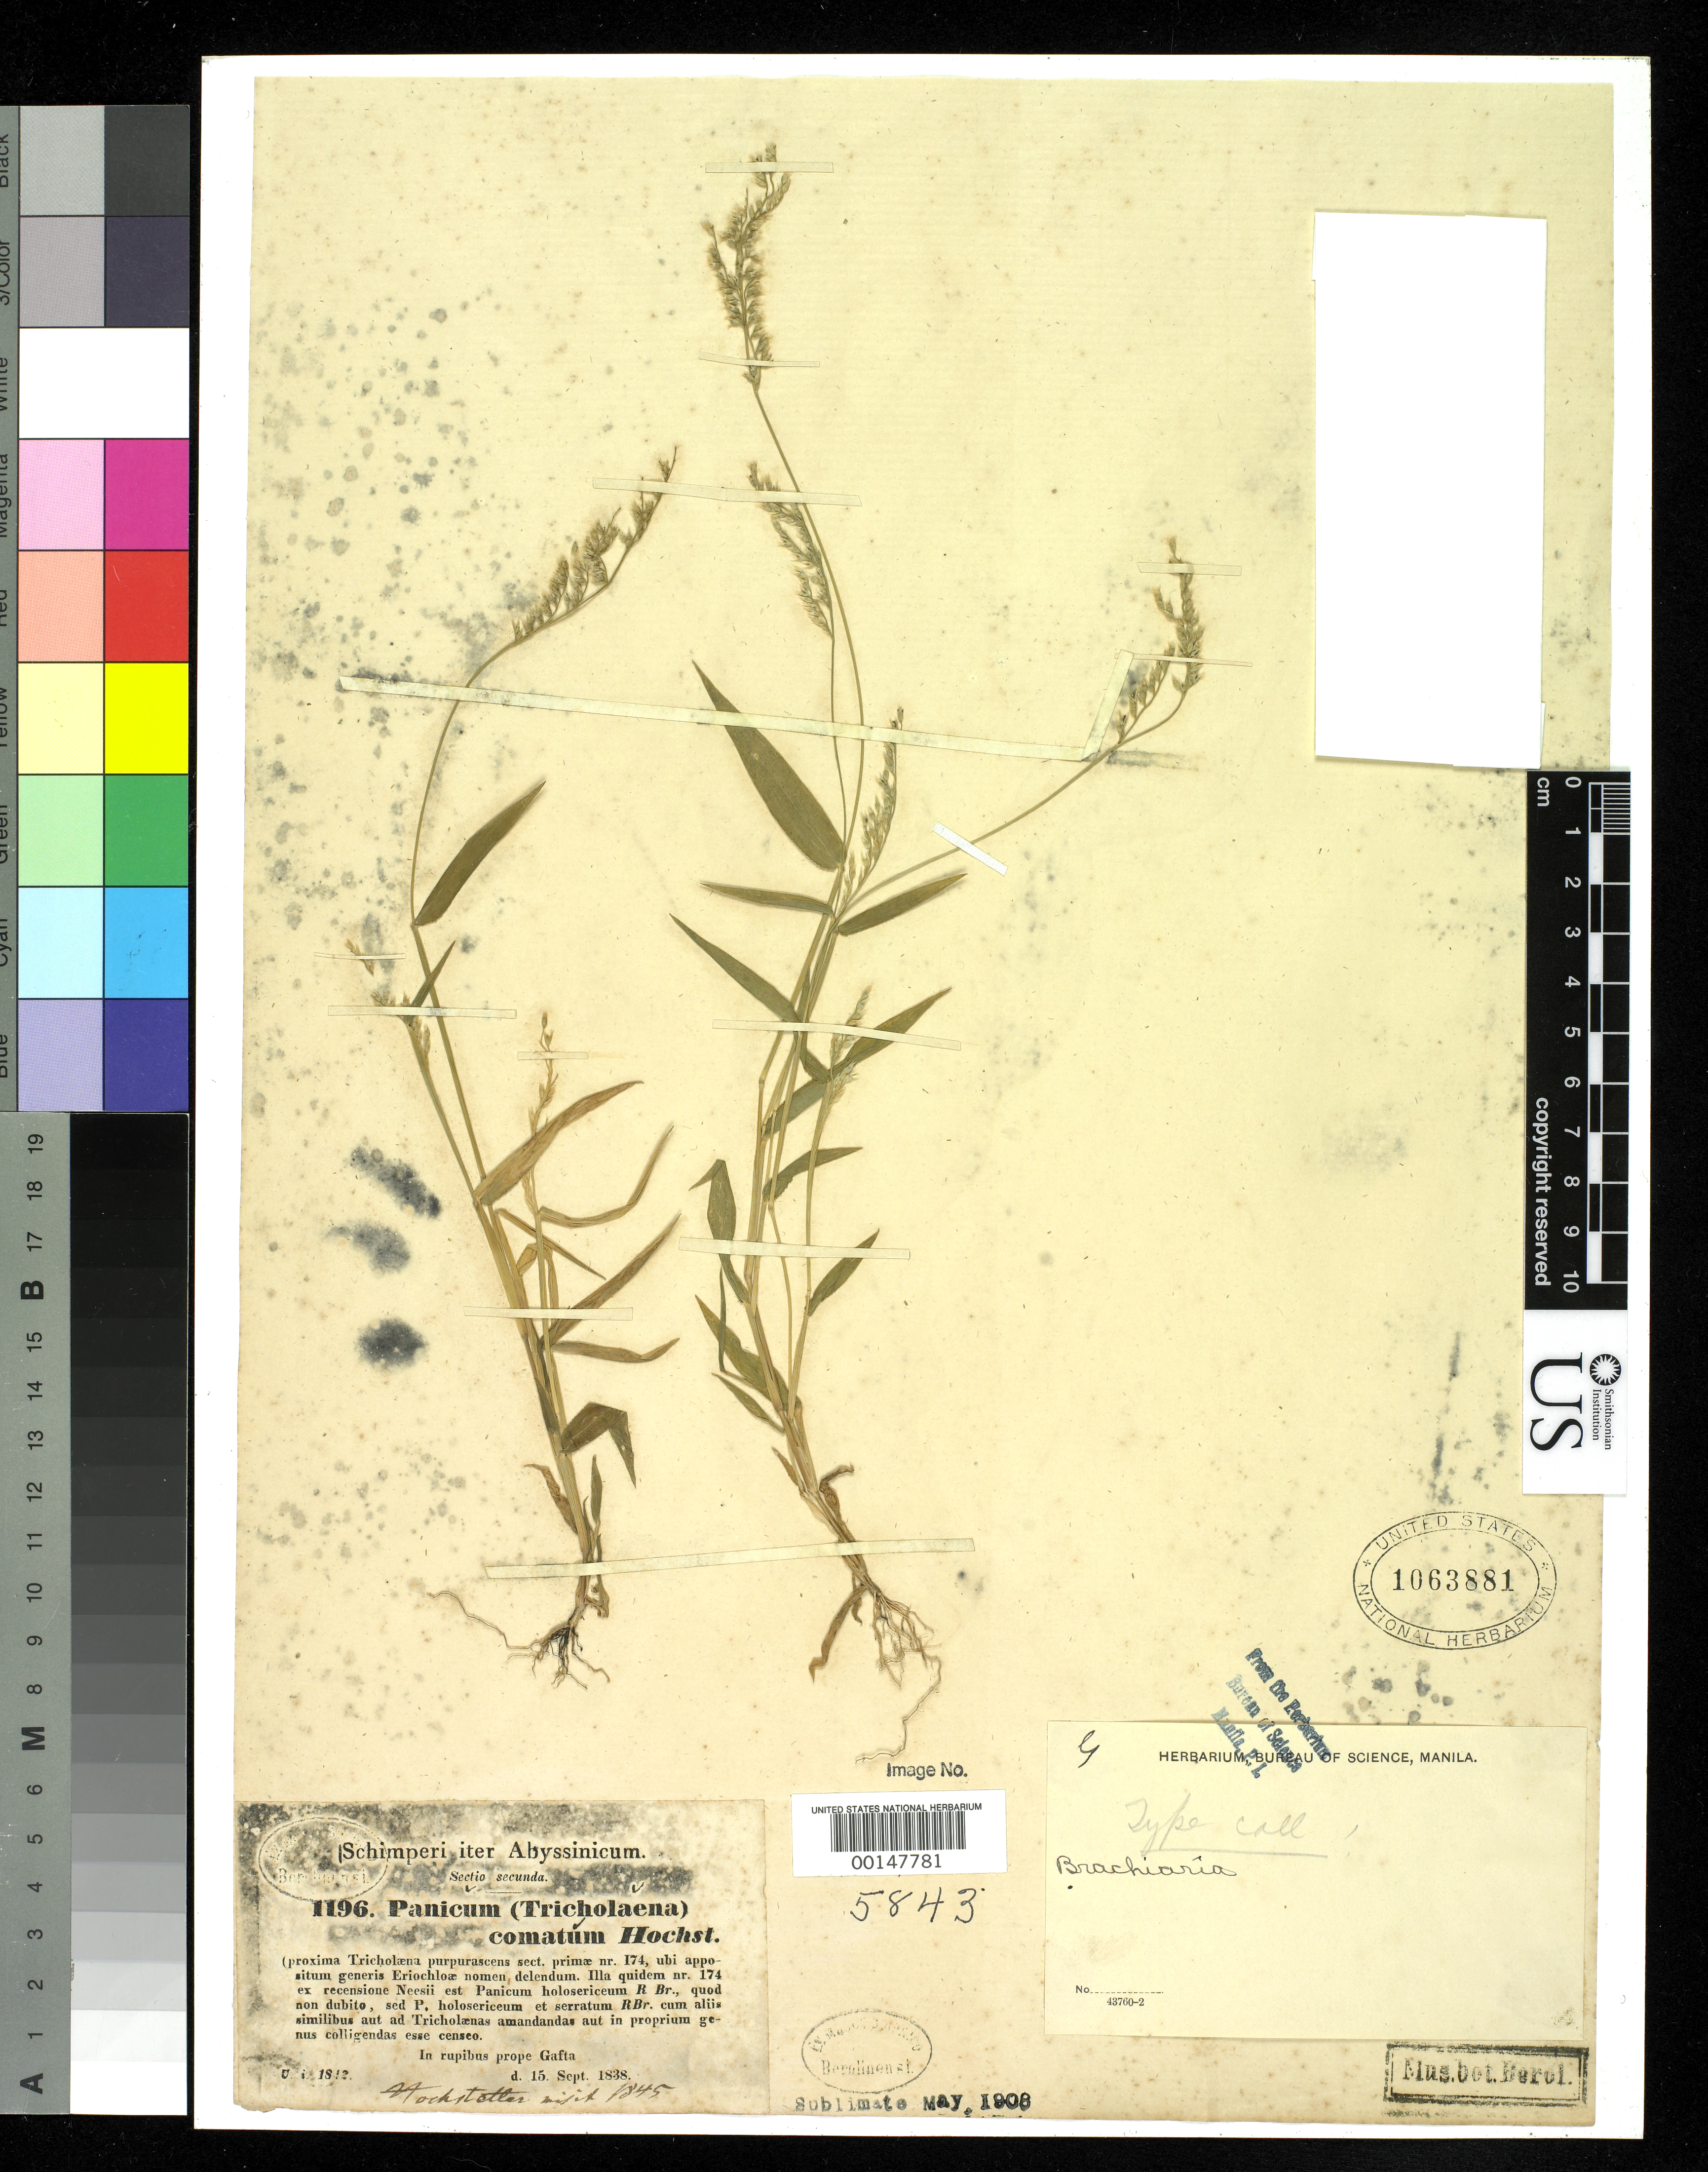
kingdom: Plantae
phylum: Tracheophyta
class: Liliopsida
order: Poales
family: Poaceae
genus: Panicum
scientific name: Panicum comatum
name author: Hochst. ex A. Rich.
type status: Syntype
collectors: G. W. Schimper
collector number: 1196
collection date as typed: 15 Sep 1838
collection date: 1838-09-15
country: Ethiopia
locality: Gafta.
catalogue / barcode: US 1063881